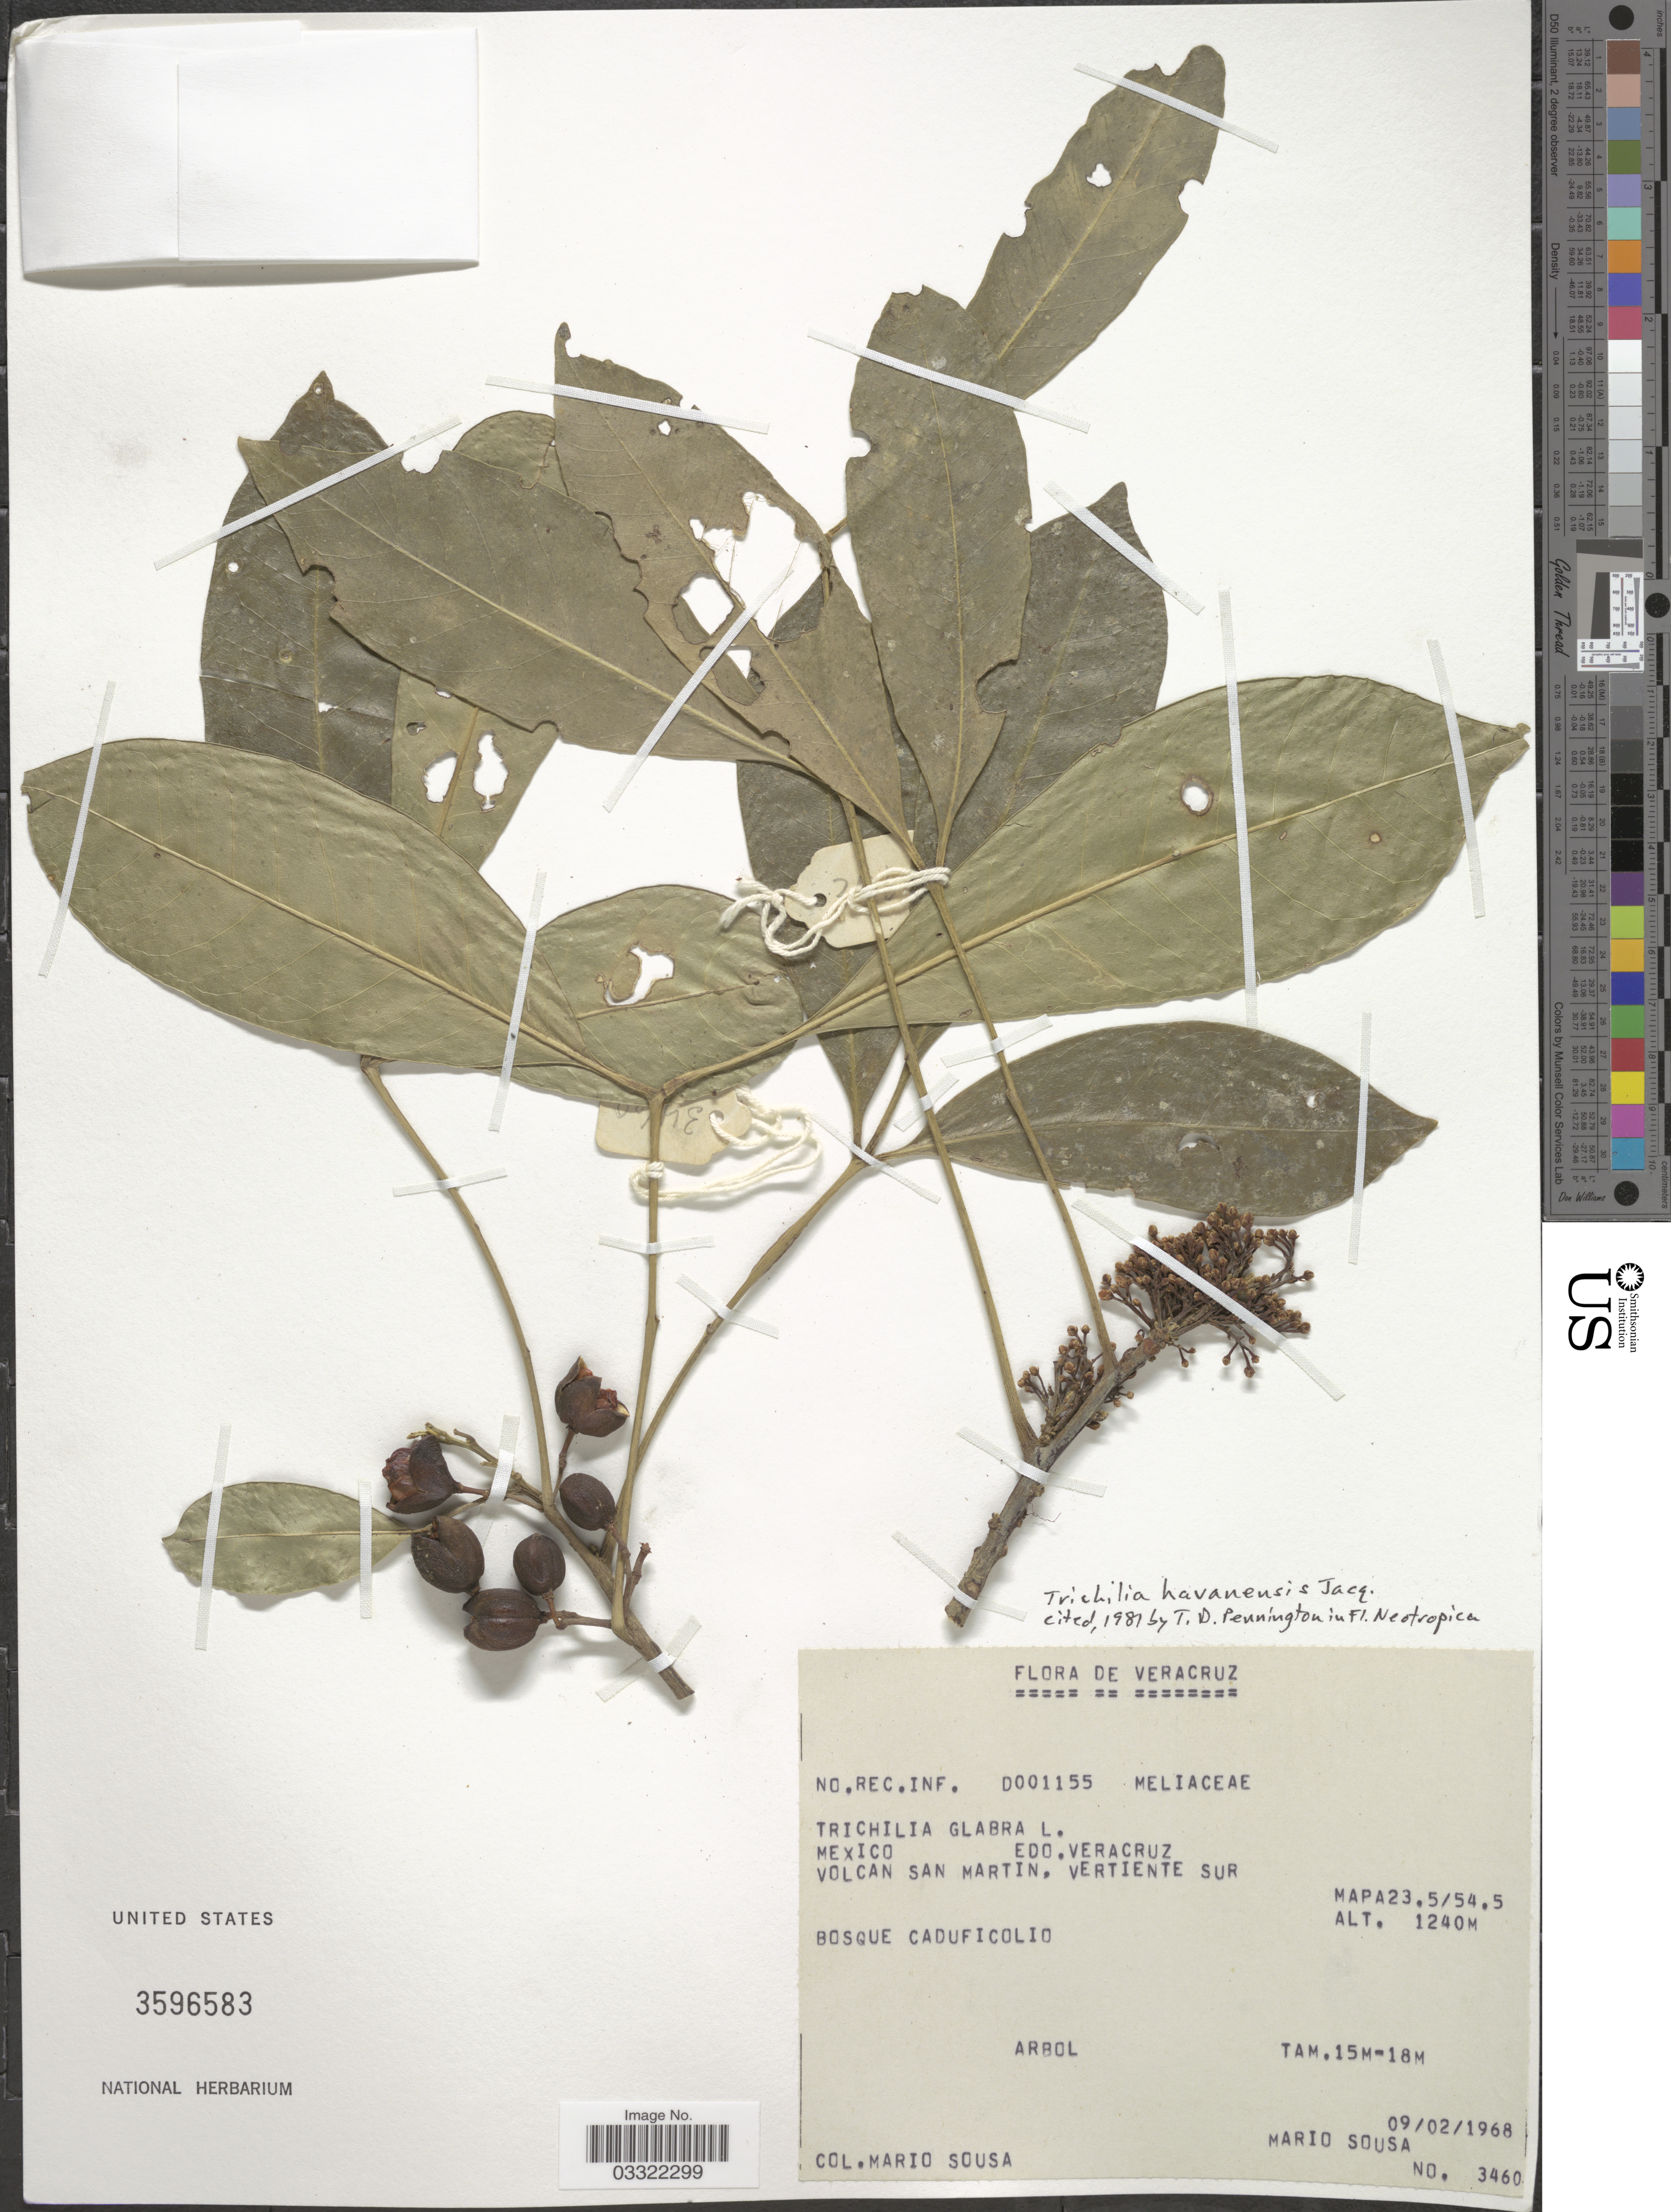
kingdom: Plantae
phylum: Tracheophyta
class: Magnoliopsida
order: Sapindales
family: Meliaceae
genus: Trichilia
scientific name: Trichilia havanensis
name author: Jacq.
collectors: M. Sousa S.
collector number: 3460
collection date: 1968-02-09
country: Mexico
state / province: Veracruz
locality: Edo. Veracruz. Volcan San Martin, Vertiente Sur. Mapa 23.5/54.5.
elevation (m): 1240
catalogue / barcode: US 3596583